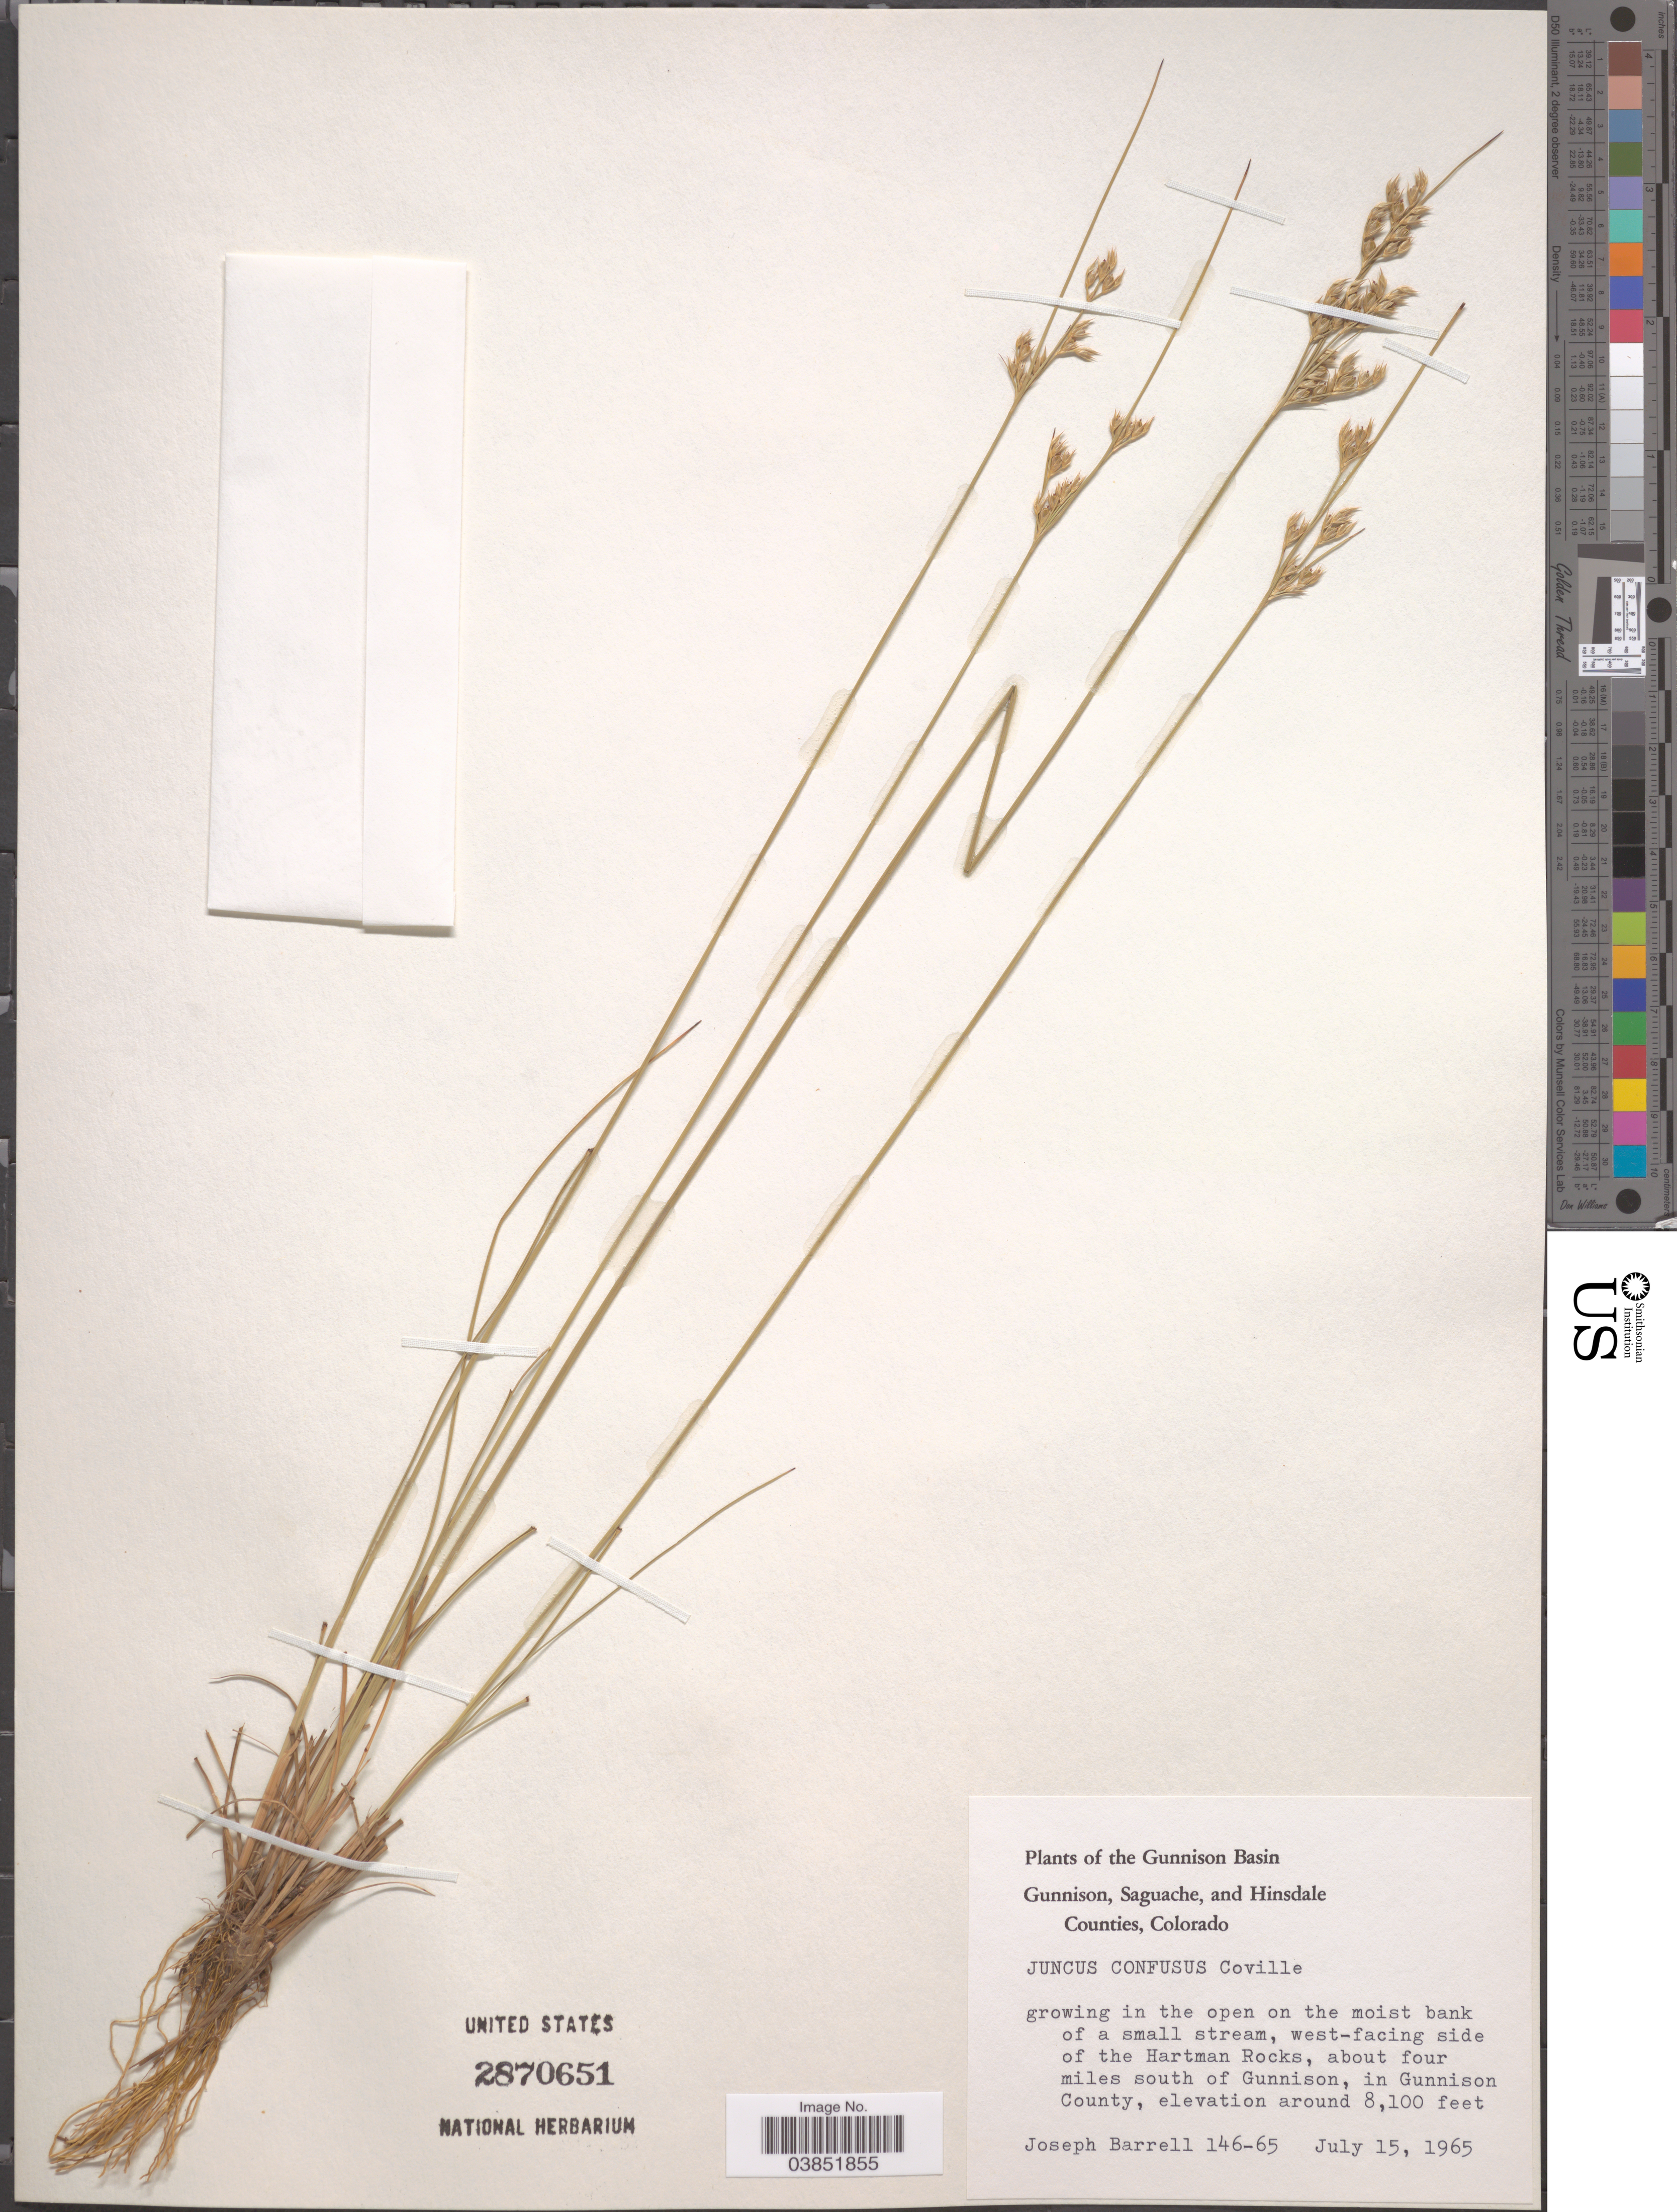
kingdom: Plantae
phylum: Tracheophyta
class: Liliopsida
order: Poales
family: Juncaceae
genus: Juncus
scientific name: Juncus confusus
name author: Coville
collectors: J. Barrell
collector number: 146-65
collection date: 1965-07-15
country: United States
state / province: Colorado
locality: Gunnison Basin. In the open on the moist bank of a small stream, west-facing side of the Hartman Rocks, about four miles south of Gunnison, in Gunnison County.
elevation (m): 2469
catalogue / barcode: US 2870651